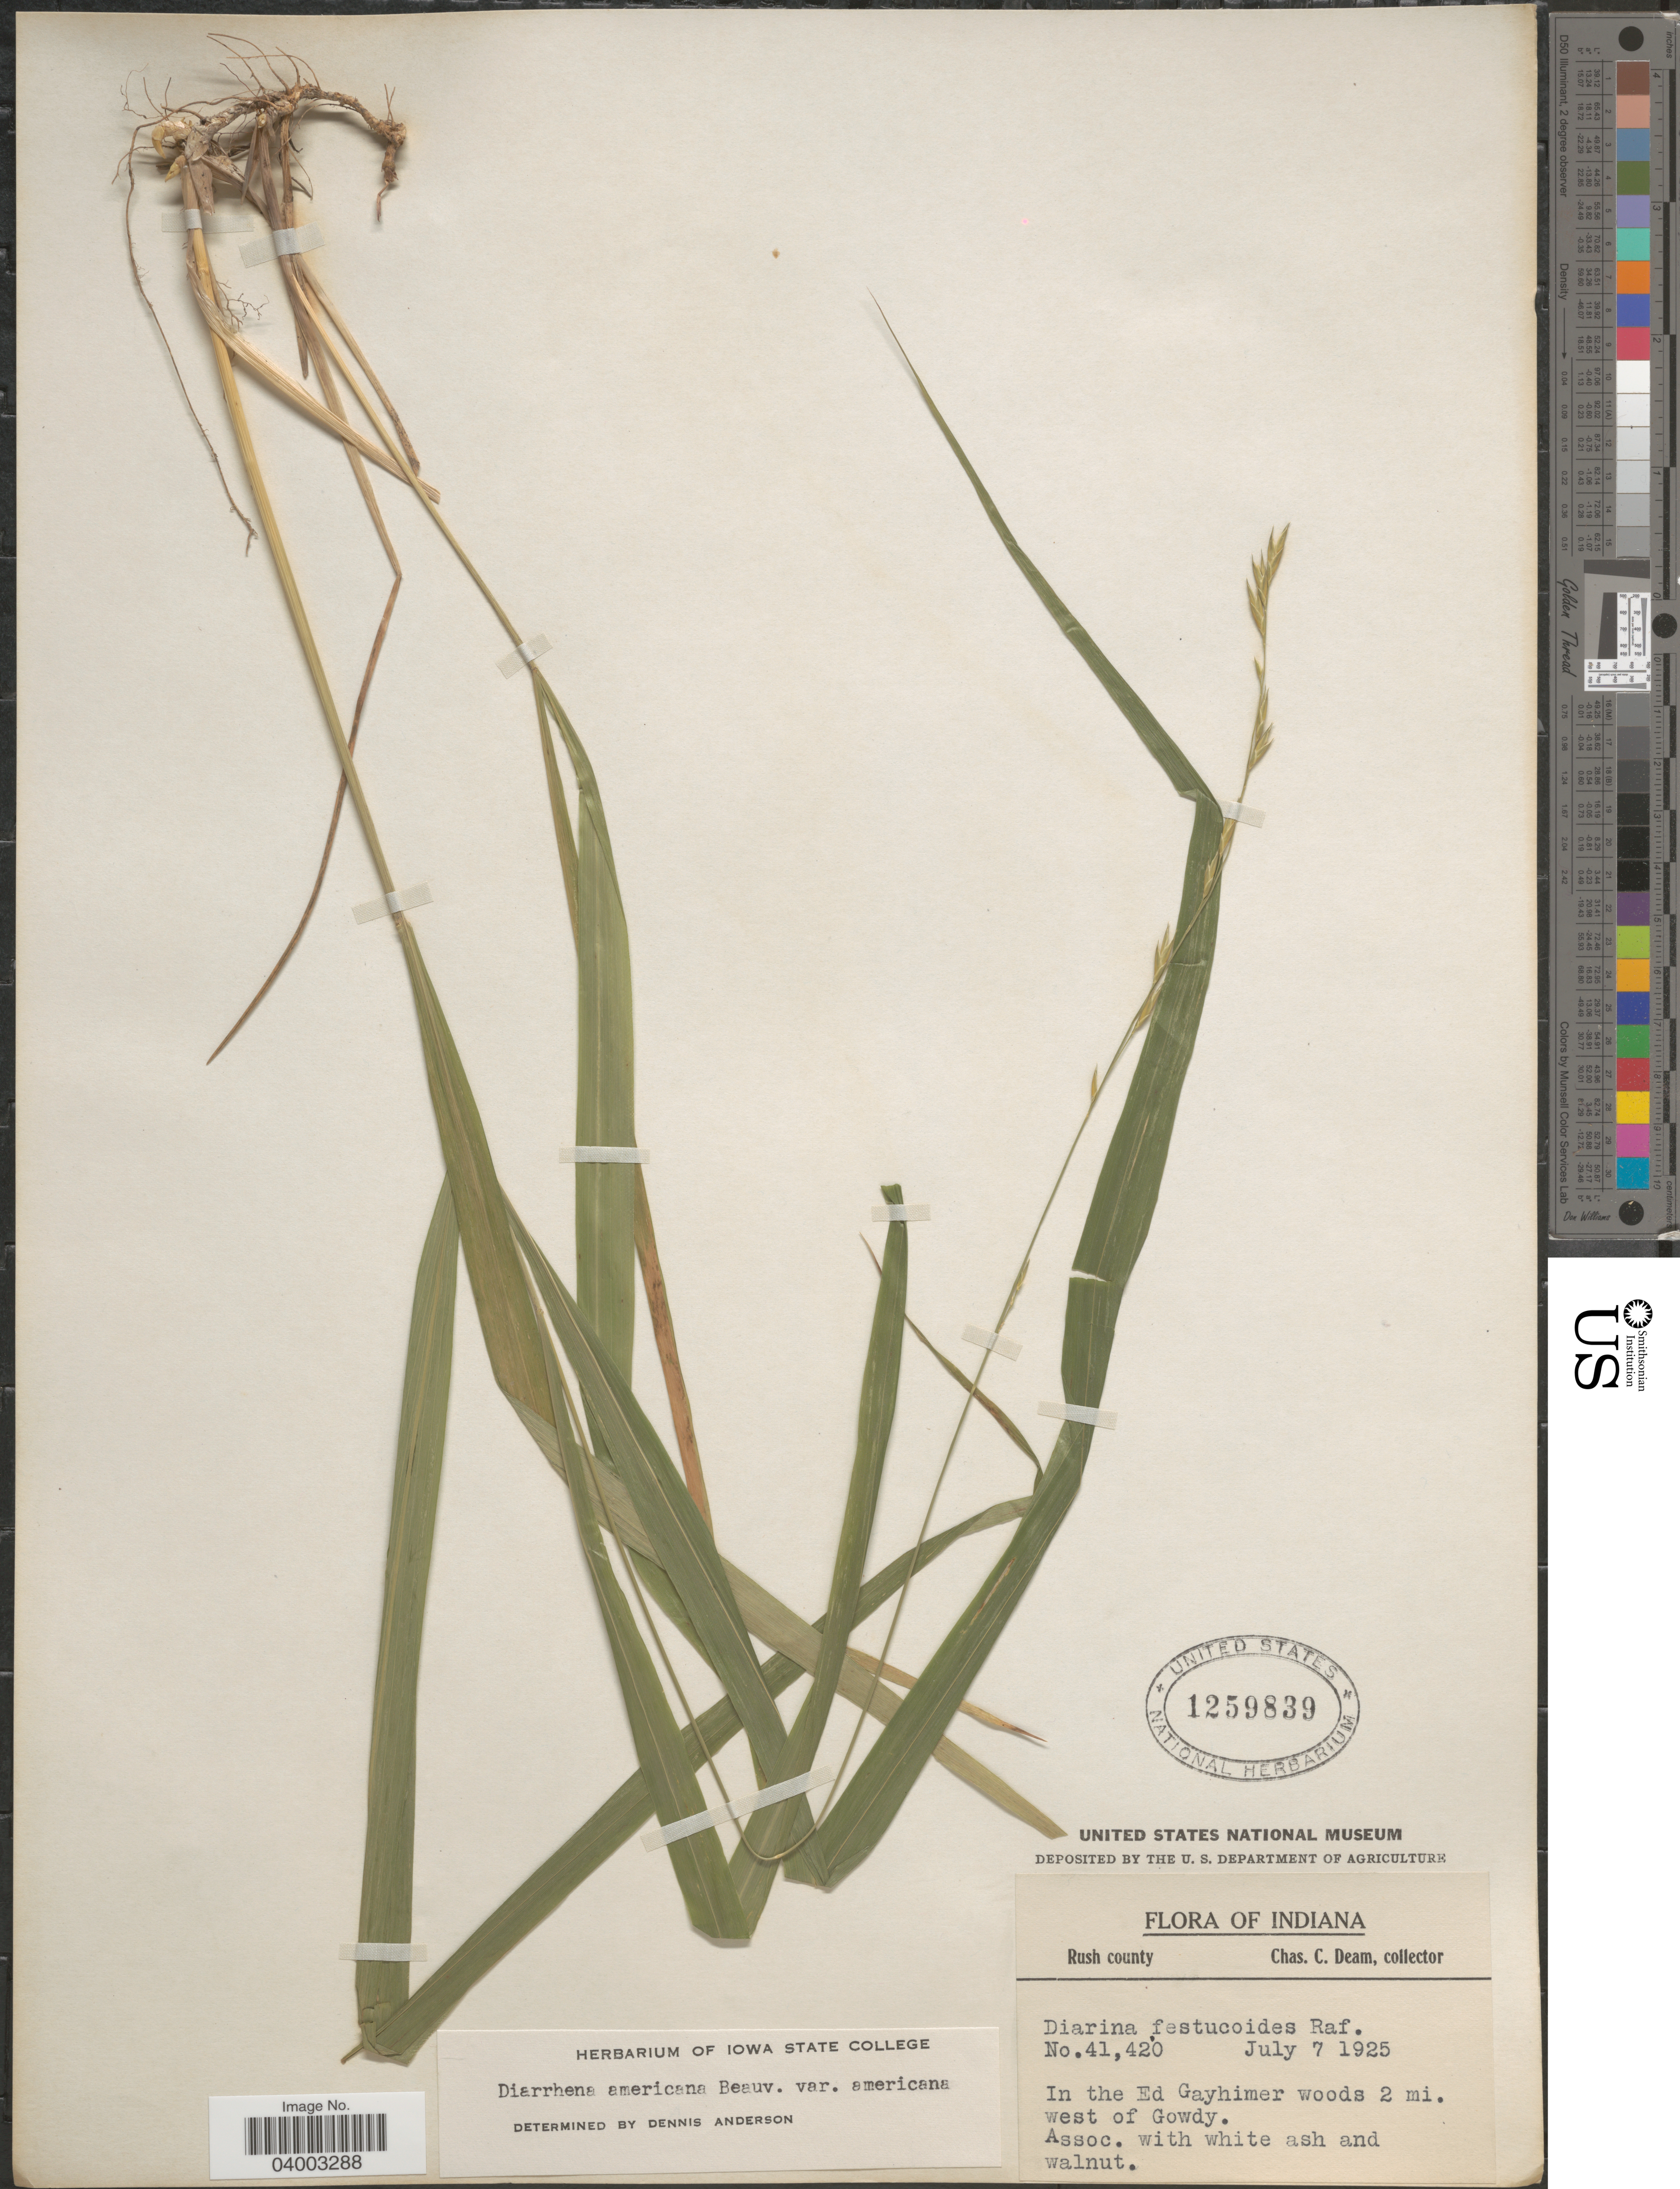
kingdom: Plantae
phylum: Tracheophyta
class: Liliopsida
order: Poales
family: Poaceae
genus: Diarrhena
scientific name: Diarrhena americana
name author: P. Beauv.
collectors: C. C. Deam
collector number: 41420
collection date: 1915-07-07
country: United States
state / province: Indiana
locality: Rush county. In the Ed Gayhimer woods 2 mi. west of Gowdy.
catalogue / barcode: US 1259839